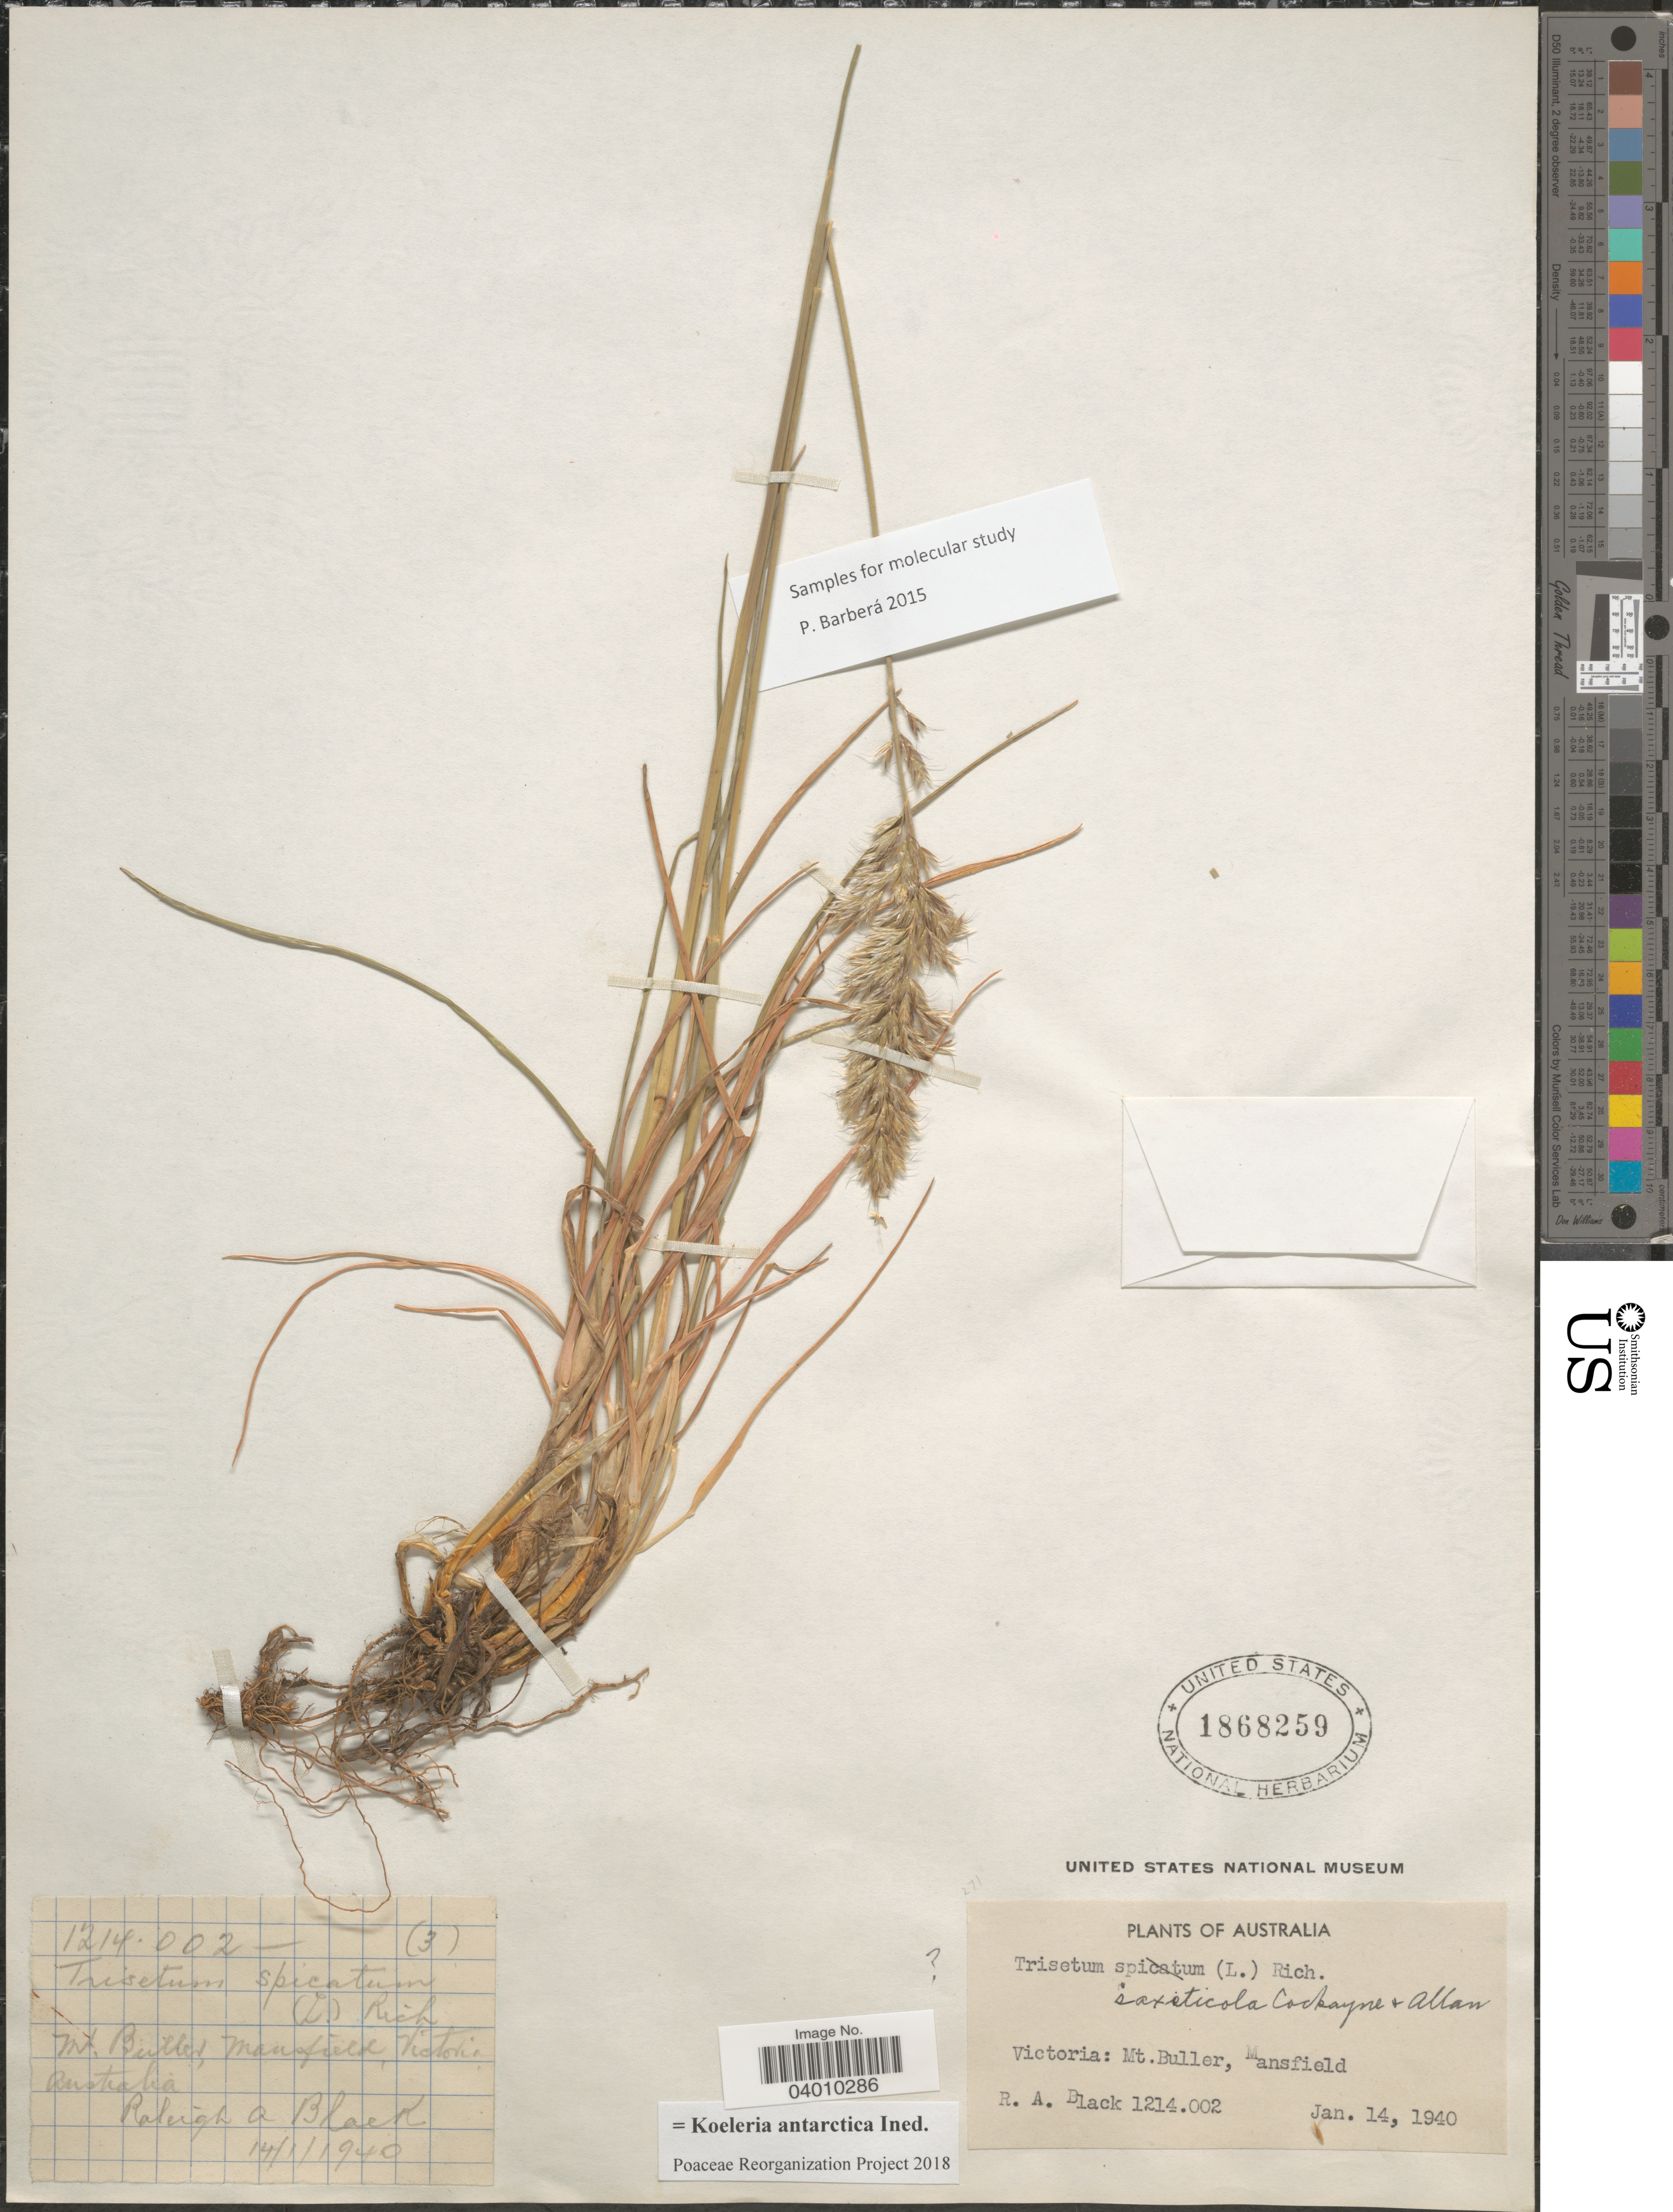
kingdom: Plantae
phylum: Tracheophyta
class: Liliopsida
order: Poales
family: Poaceae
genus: Koeleria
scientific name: Koeleria antarctica ined.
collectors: R. A. Black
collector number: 1214002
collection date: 1940-01-14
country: Australia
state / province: Victoria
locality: Victoria: Mt. Buller, Mansfield.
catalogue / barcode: US 1868259